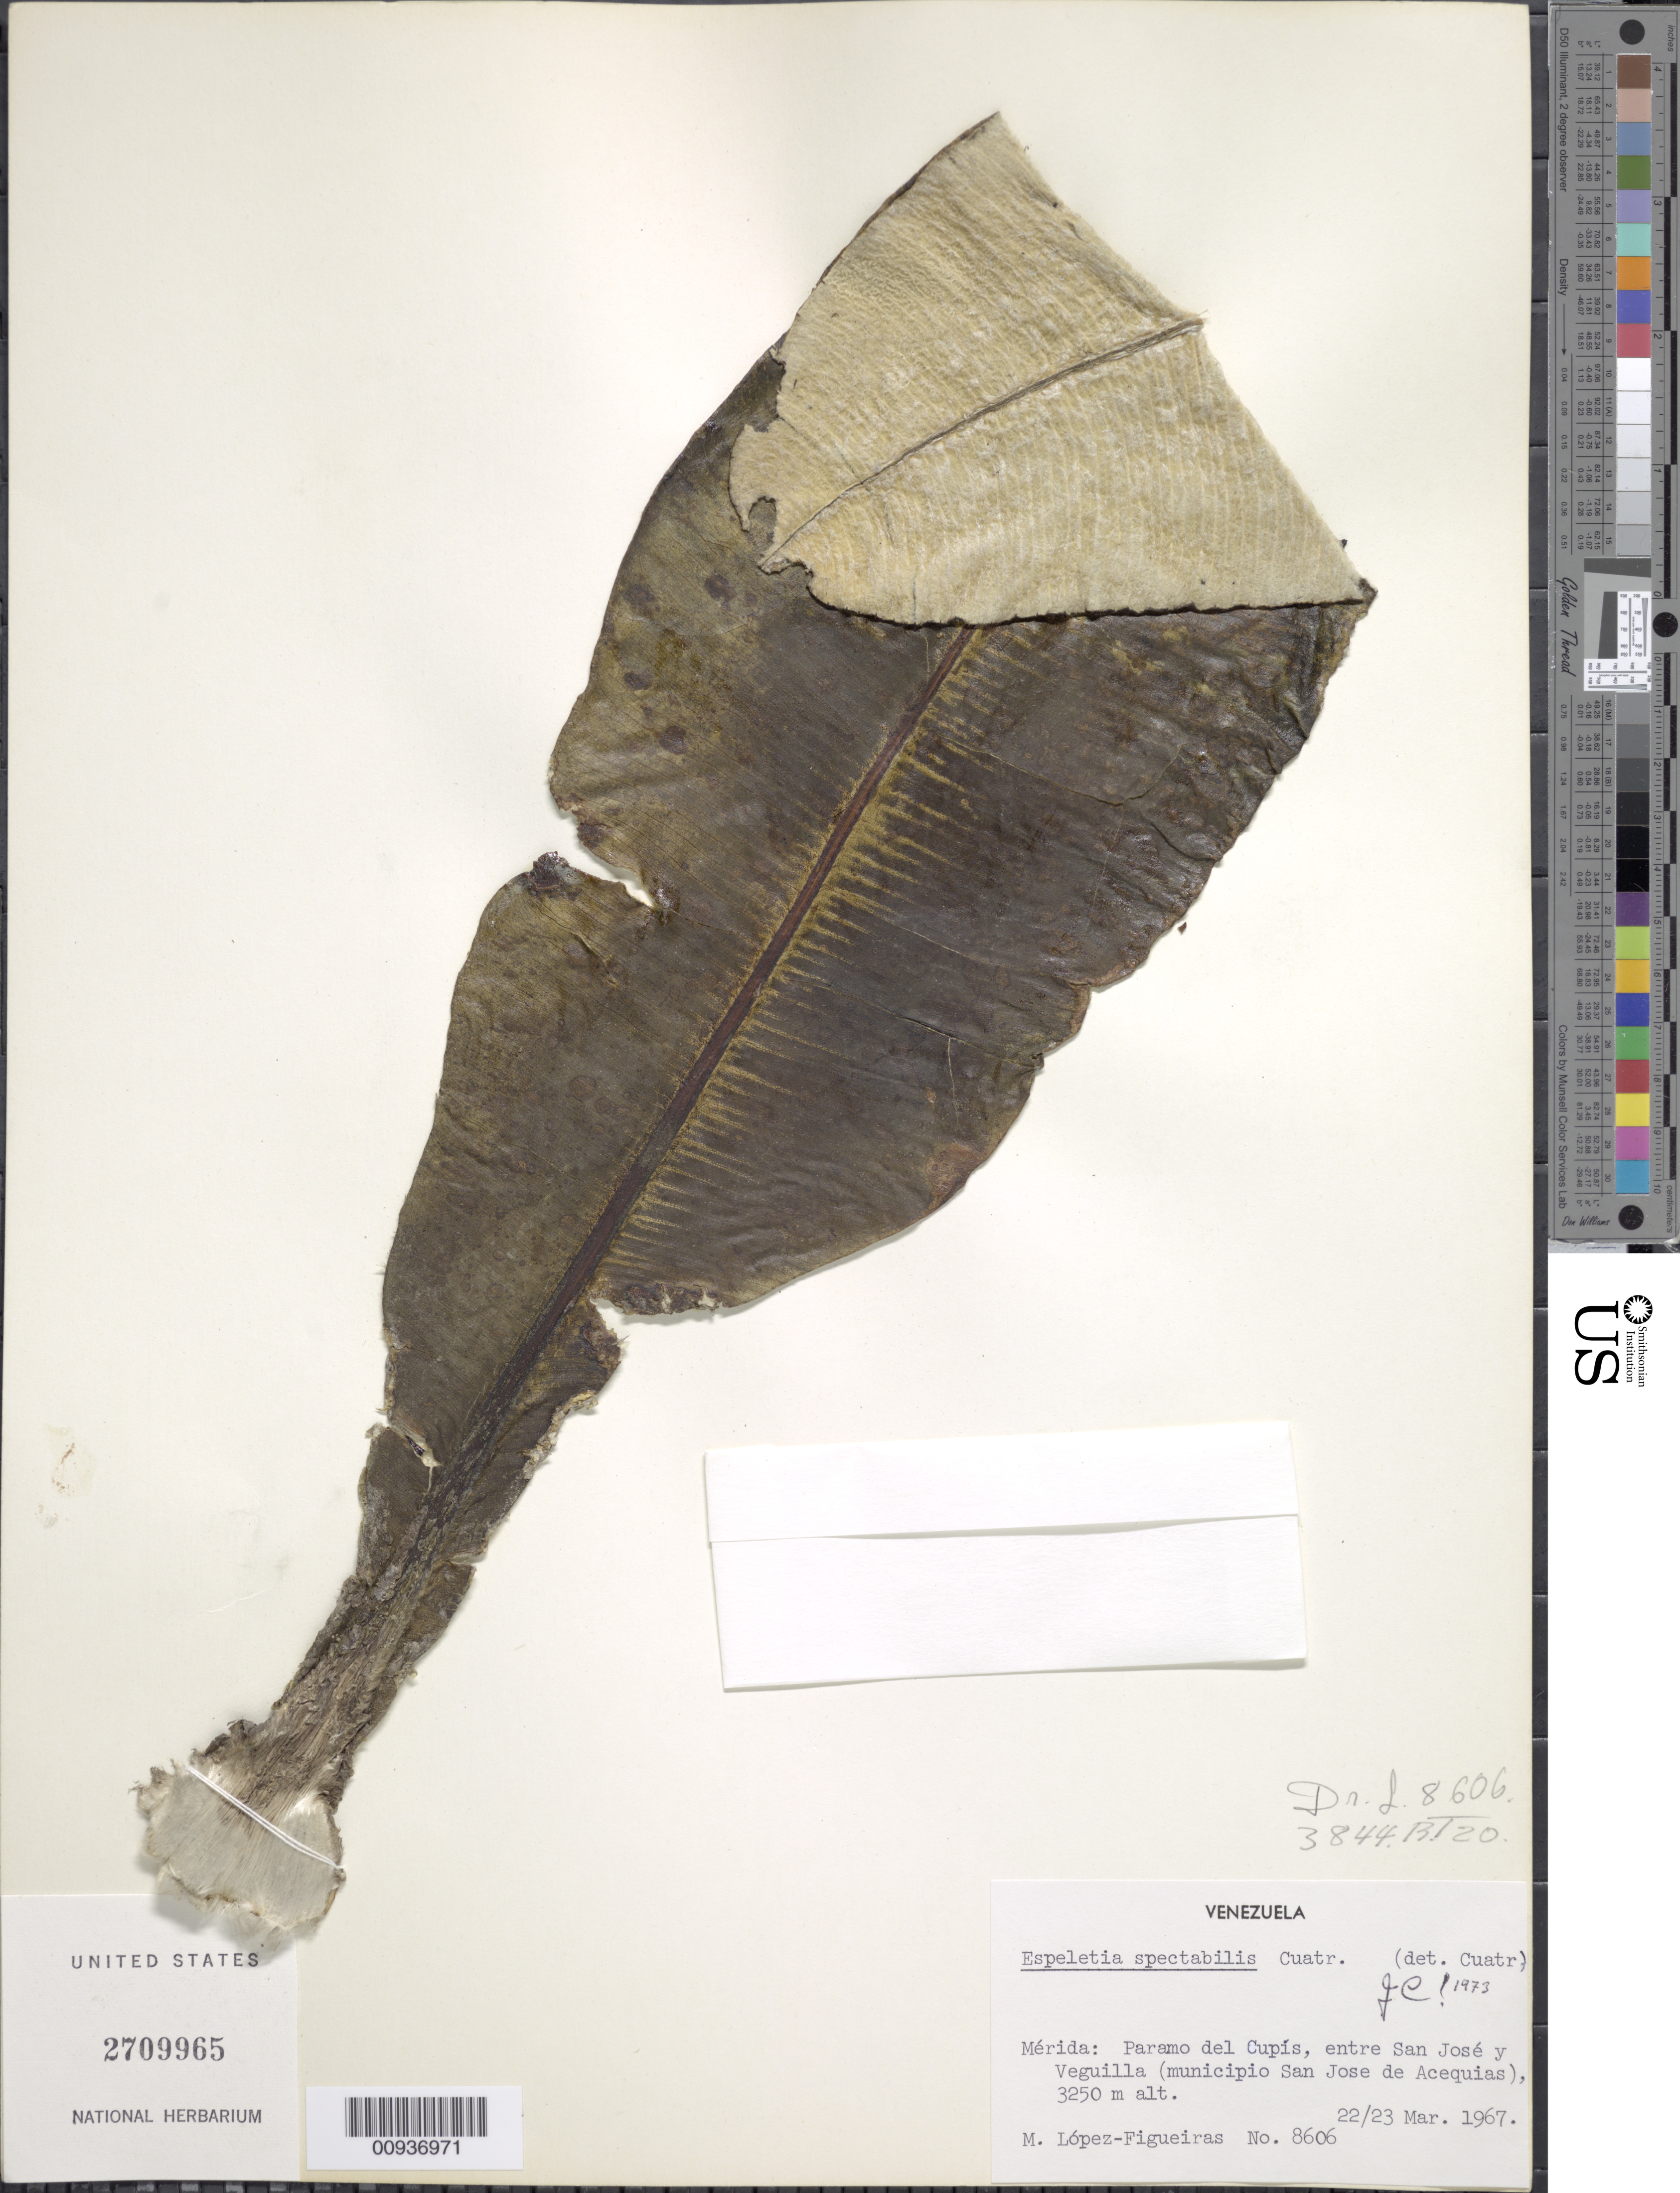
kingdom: Plantae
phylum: Tracheophyta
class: Magnoliopsida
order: Asterales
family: Asteraceae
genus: Libanothamnus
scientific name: Libanothamnus spectabilis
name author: (Cuatrec.) Cuatrec.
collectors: M. López Figueiras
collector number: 8606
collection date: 1967-03-22/1967-03-23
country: Venezuela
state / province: Mérida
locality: Páramo de El Cupís. Entre San José y Veguilla (municipio San José de Acequias).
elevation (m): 3250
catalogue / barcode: US 2709965